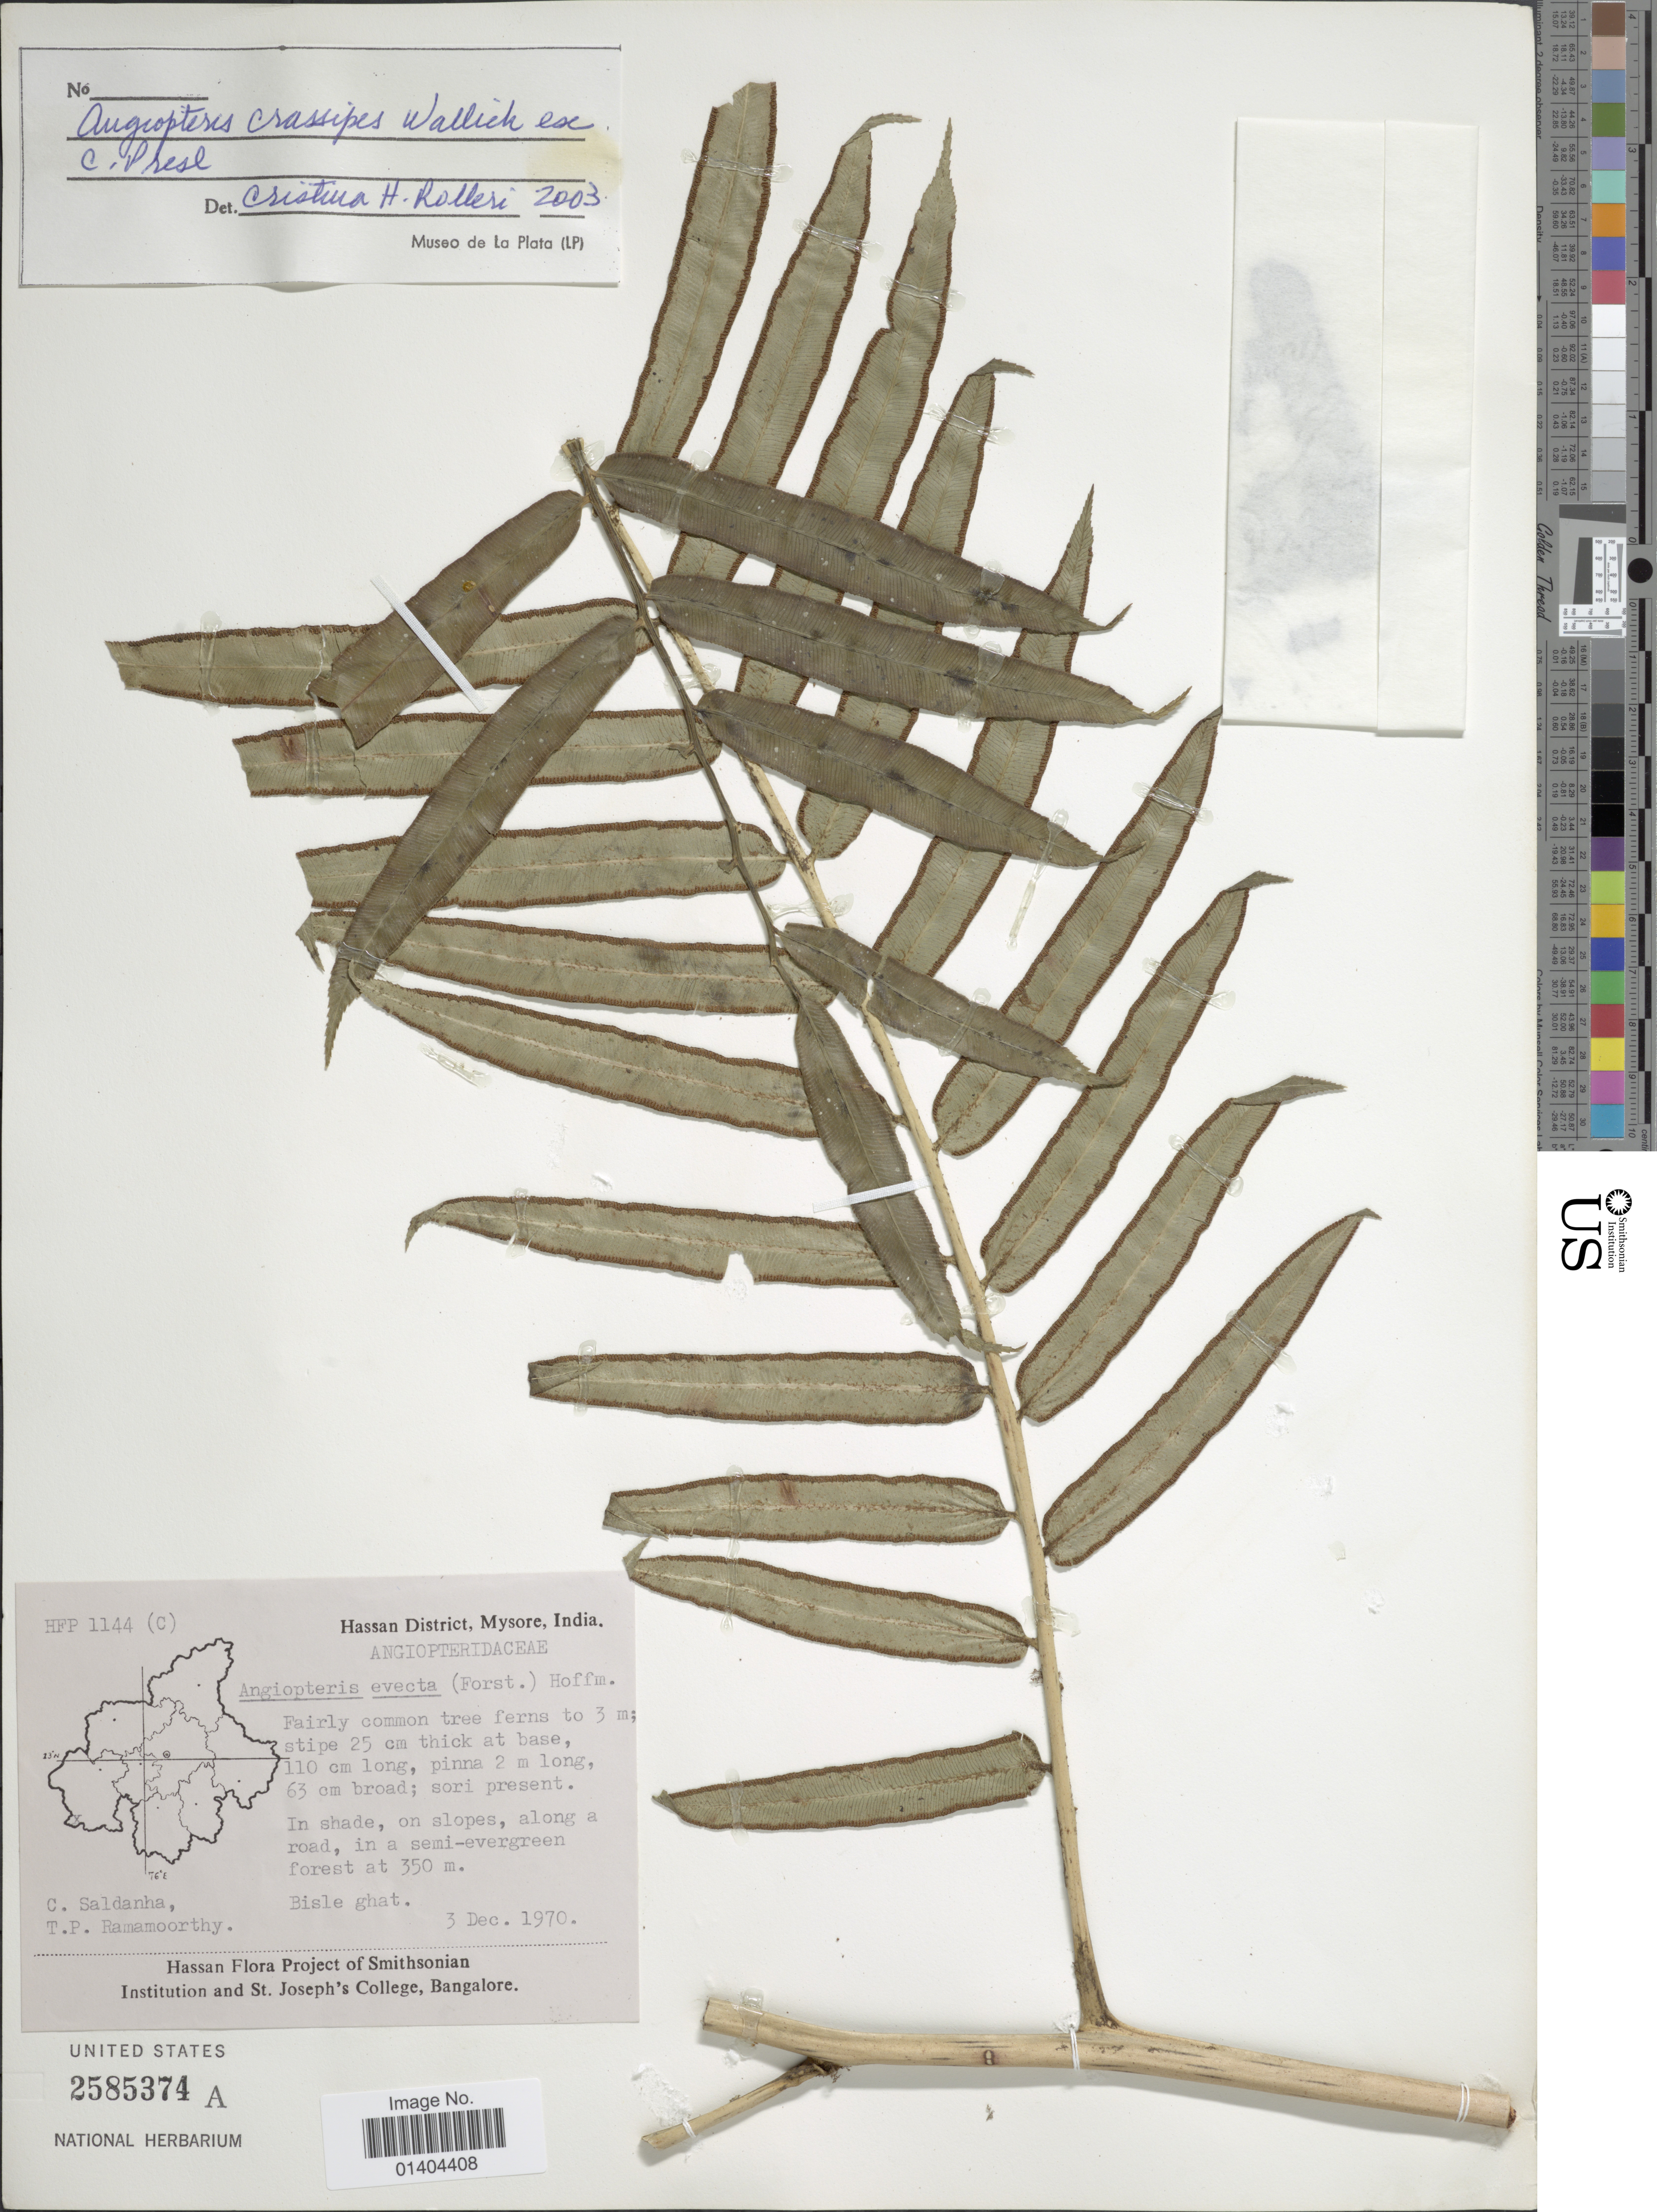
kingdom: Plantae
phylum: Tracheophyta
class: Polypodiopsida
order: Marattiales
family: Marattiaceae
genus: Angiopteris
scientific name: Angiopteris crassipes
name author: Wall. ex C. Presl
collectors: C. Saldanha & T. P. Ramamoorthy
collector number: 1144C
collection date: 1970-12-03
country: India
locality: Hassan District, Mysore, Bisle Ghat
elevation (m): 350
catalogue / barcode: US 2585374A